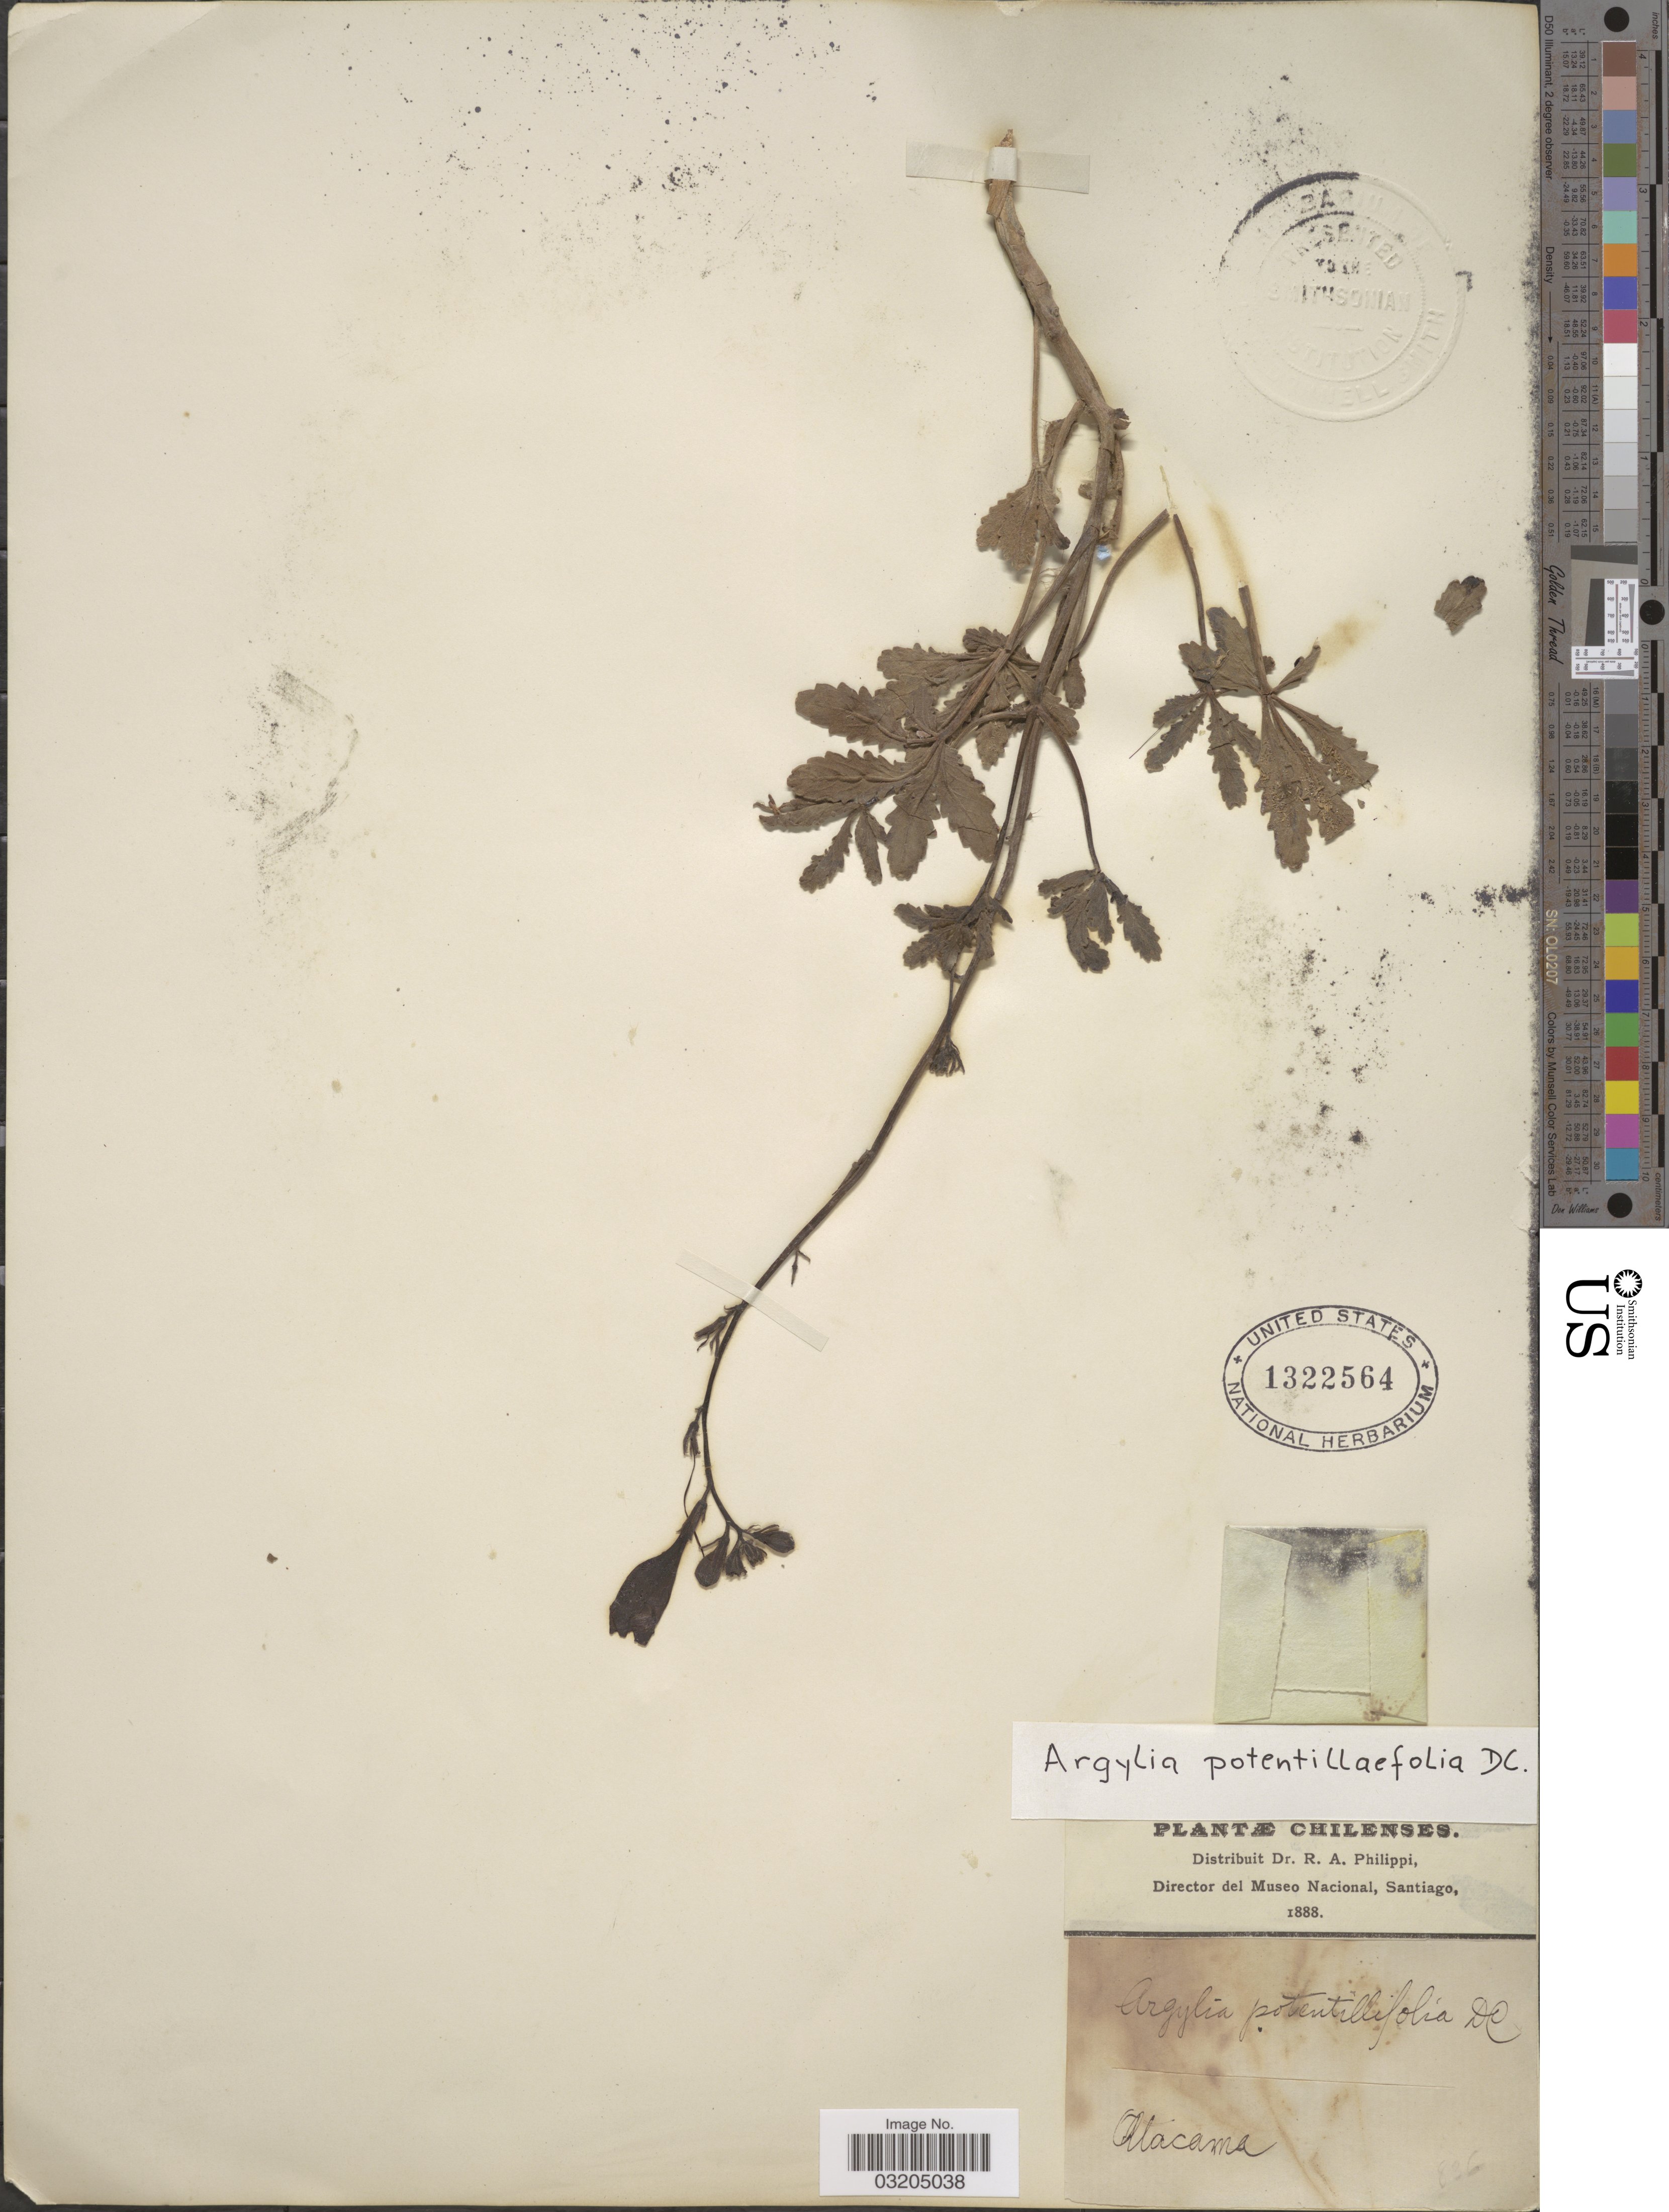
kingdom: Plantae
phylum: Tracheophyta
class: Magnoliopsida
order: Lamiales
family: Bignoniaceae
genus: Argylia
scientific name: Argylia potentillifolia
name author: A. DC. in DC.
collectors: ex. herb. R.A. Philippi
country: Chile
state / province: Atacama (III)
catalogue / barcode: US 1322564